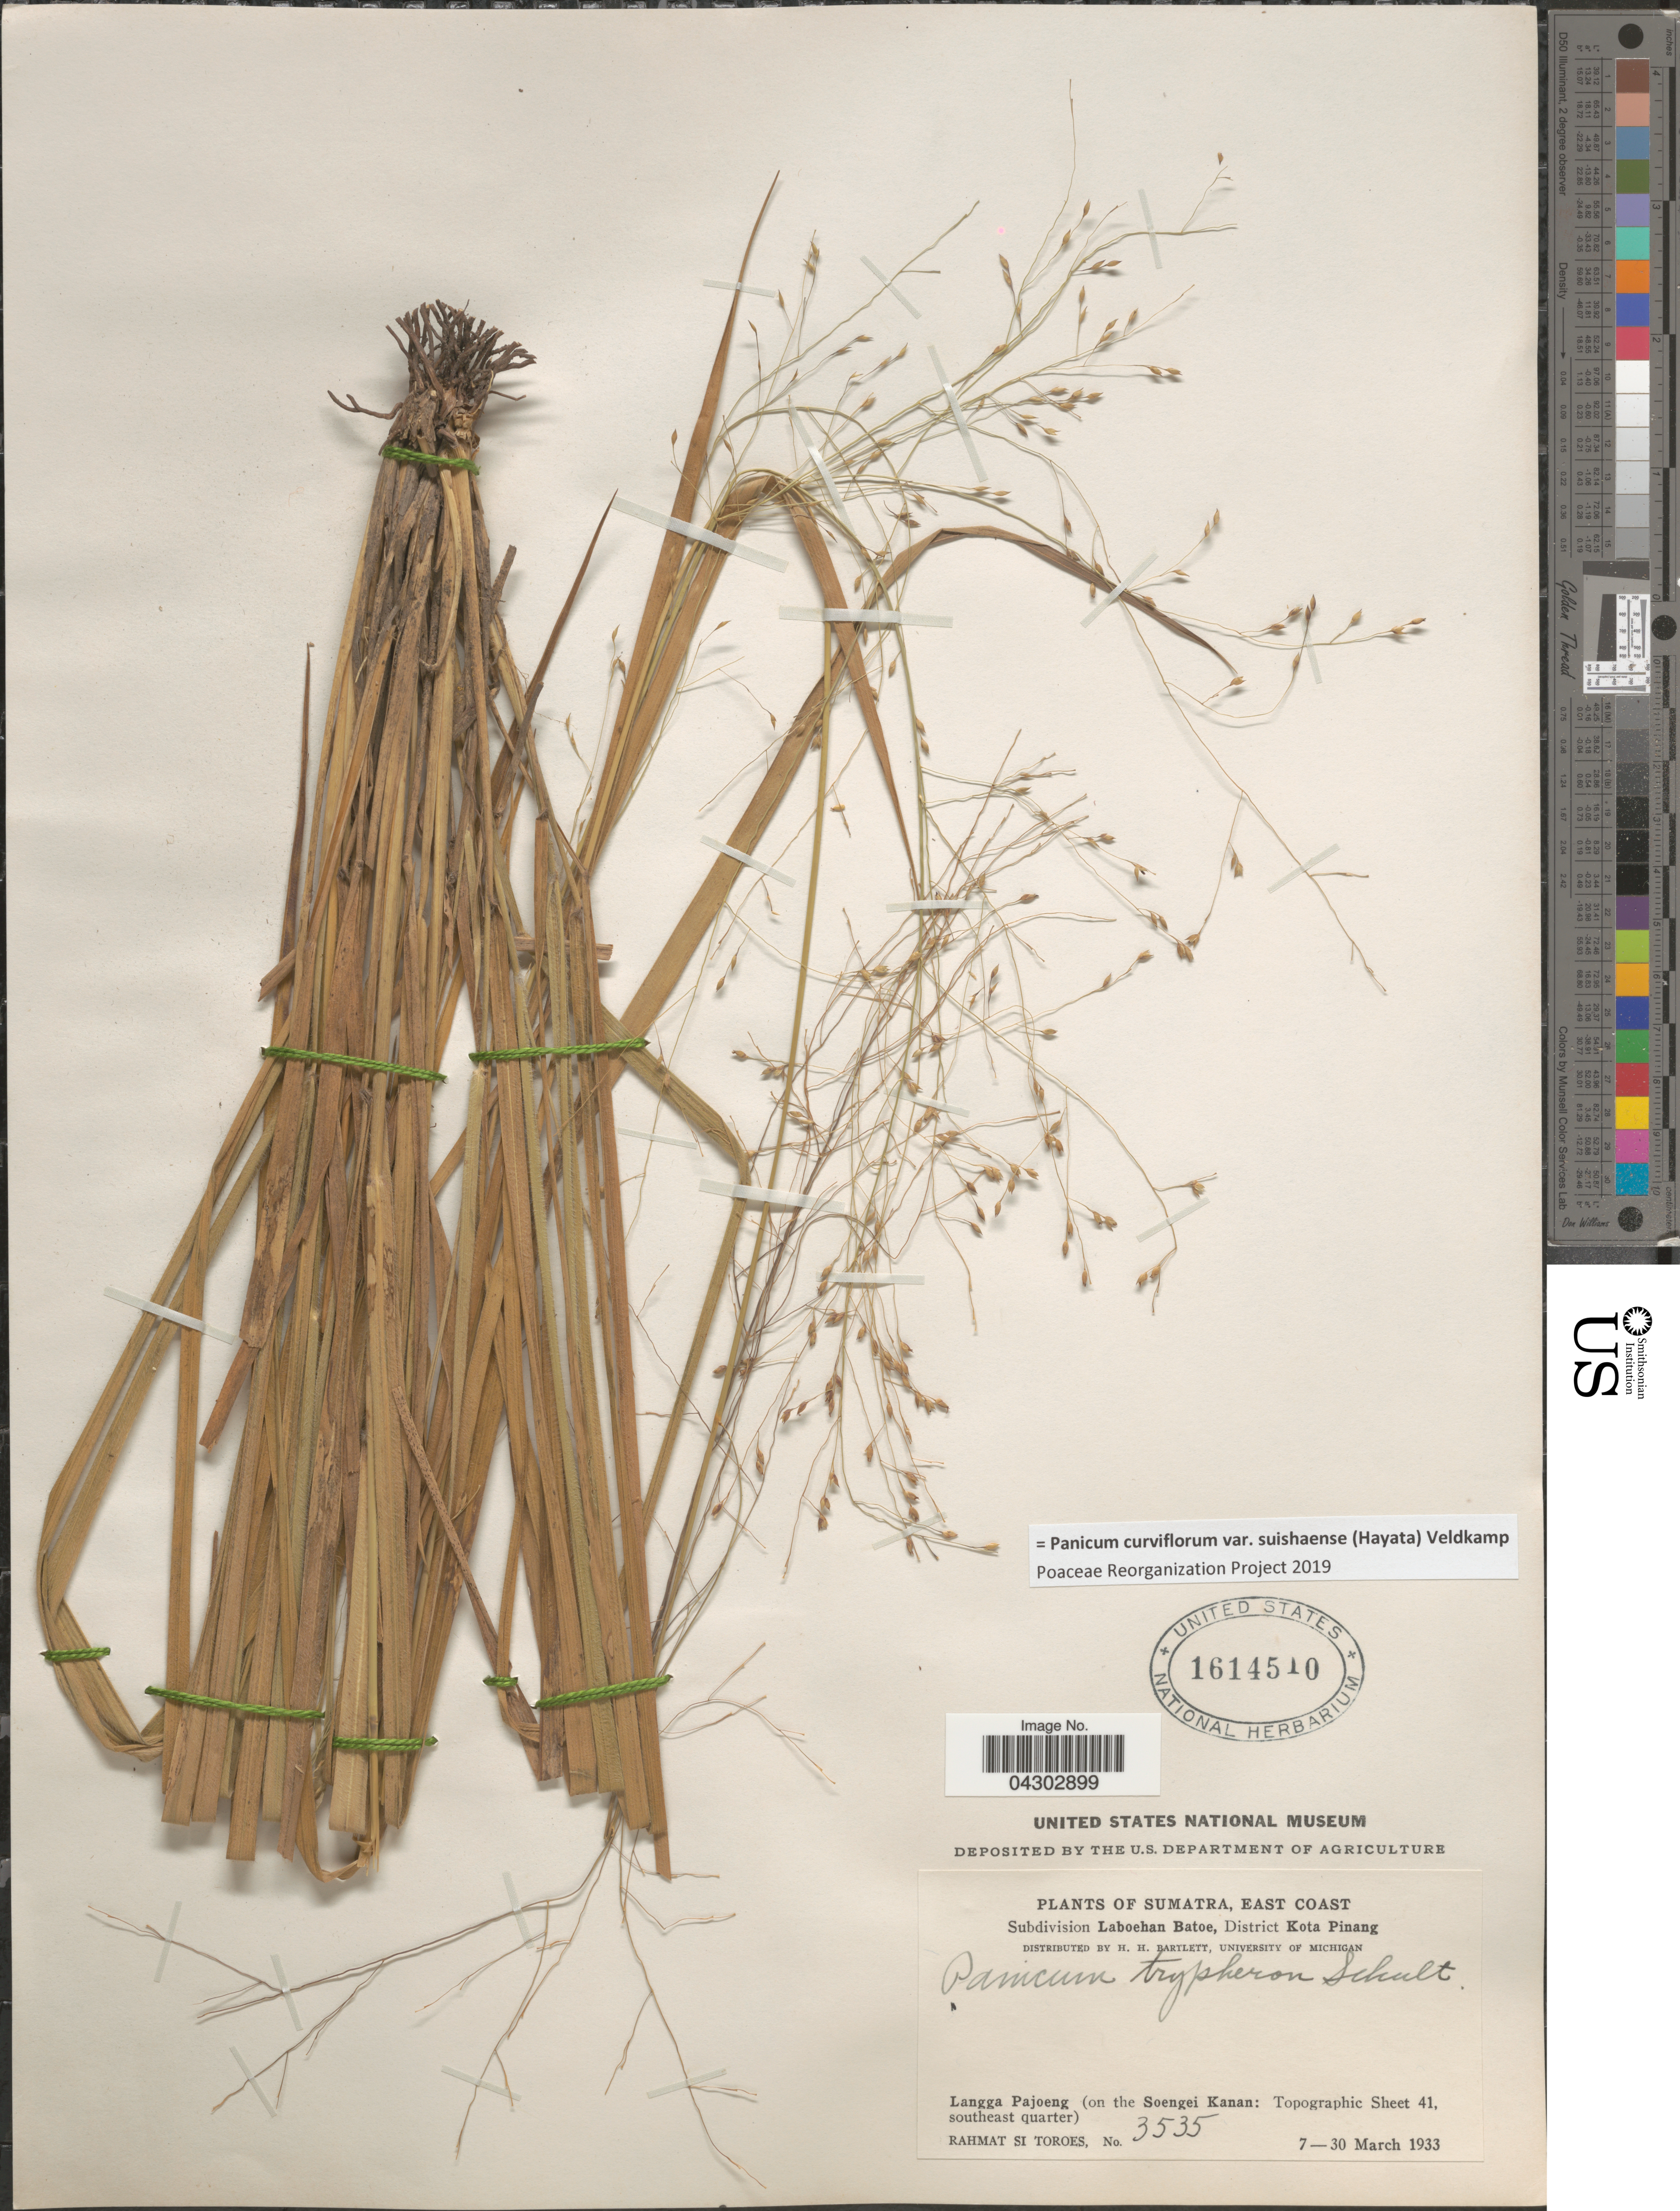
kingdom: Plantae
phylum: Tracheophyta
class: Liliopsida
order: Poales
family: Poaceae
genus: Panicum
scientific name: Panicum curviflorum var. suishaense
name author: (Hayata) Veldkamp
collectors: Rahmat Si Boeea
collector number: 3535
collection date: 1933-03-07/1933-03-30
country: Indonesia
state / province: Sumatra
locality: East Coast. Subdivision Laboehan Batoe, District Kota Pinang. Langga Pajoeng (on the Songei Kanan: Topographic Sheet 41, southeast quarter).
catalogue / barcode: US 1614510